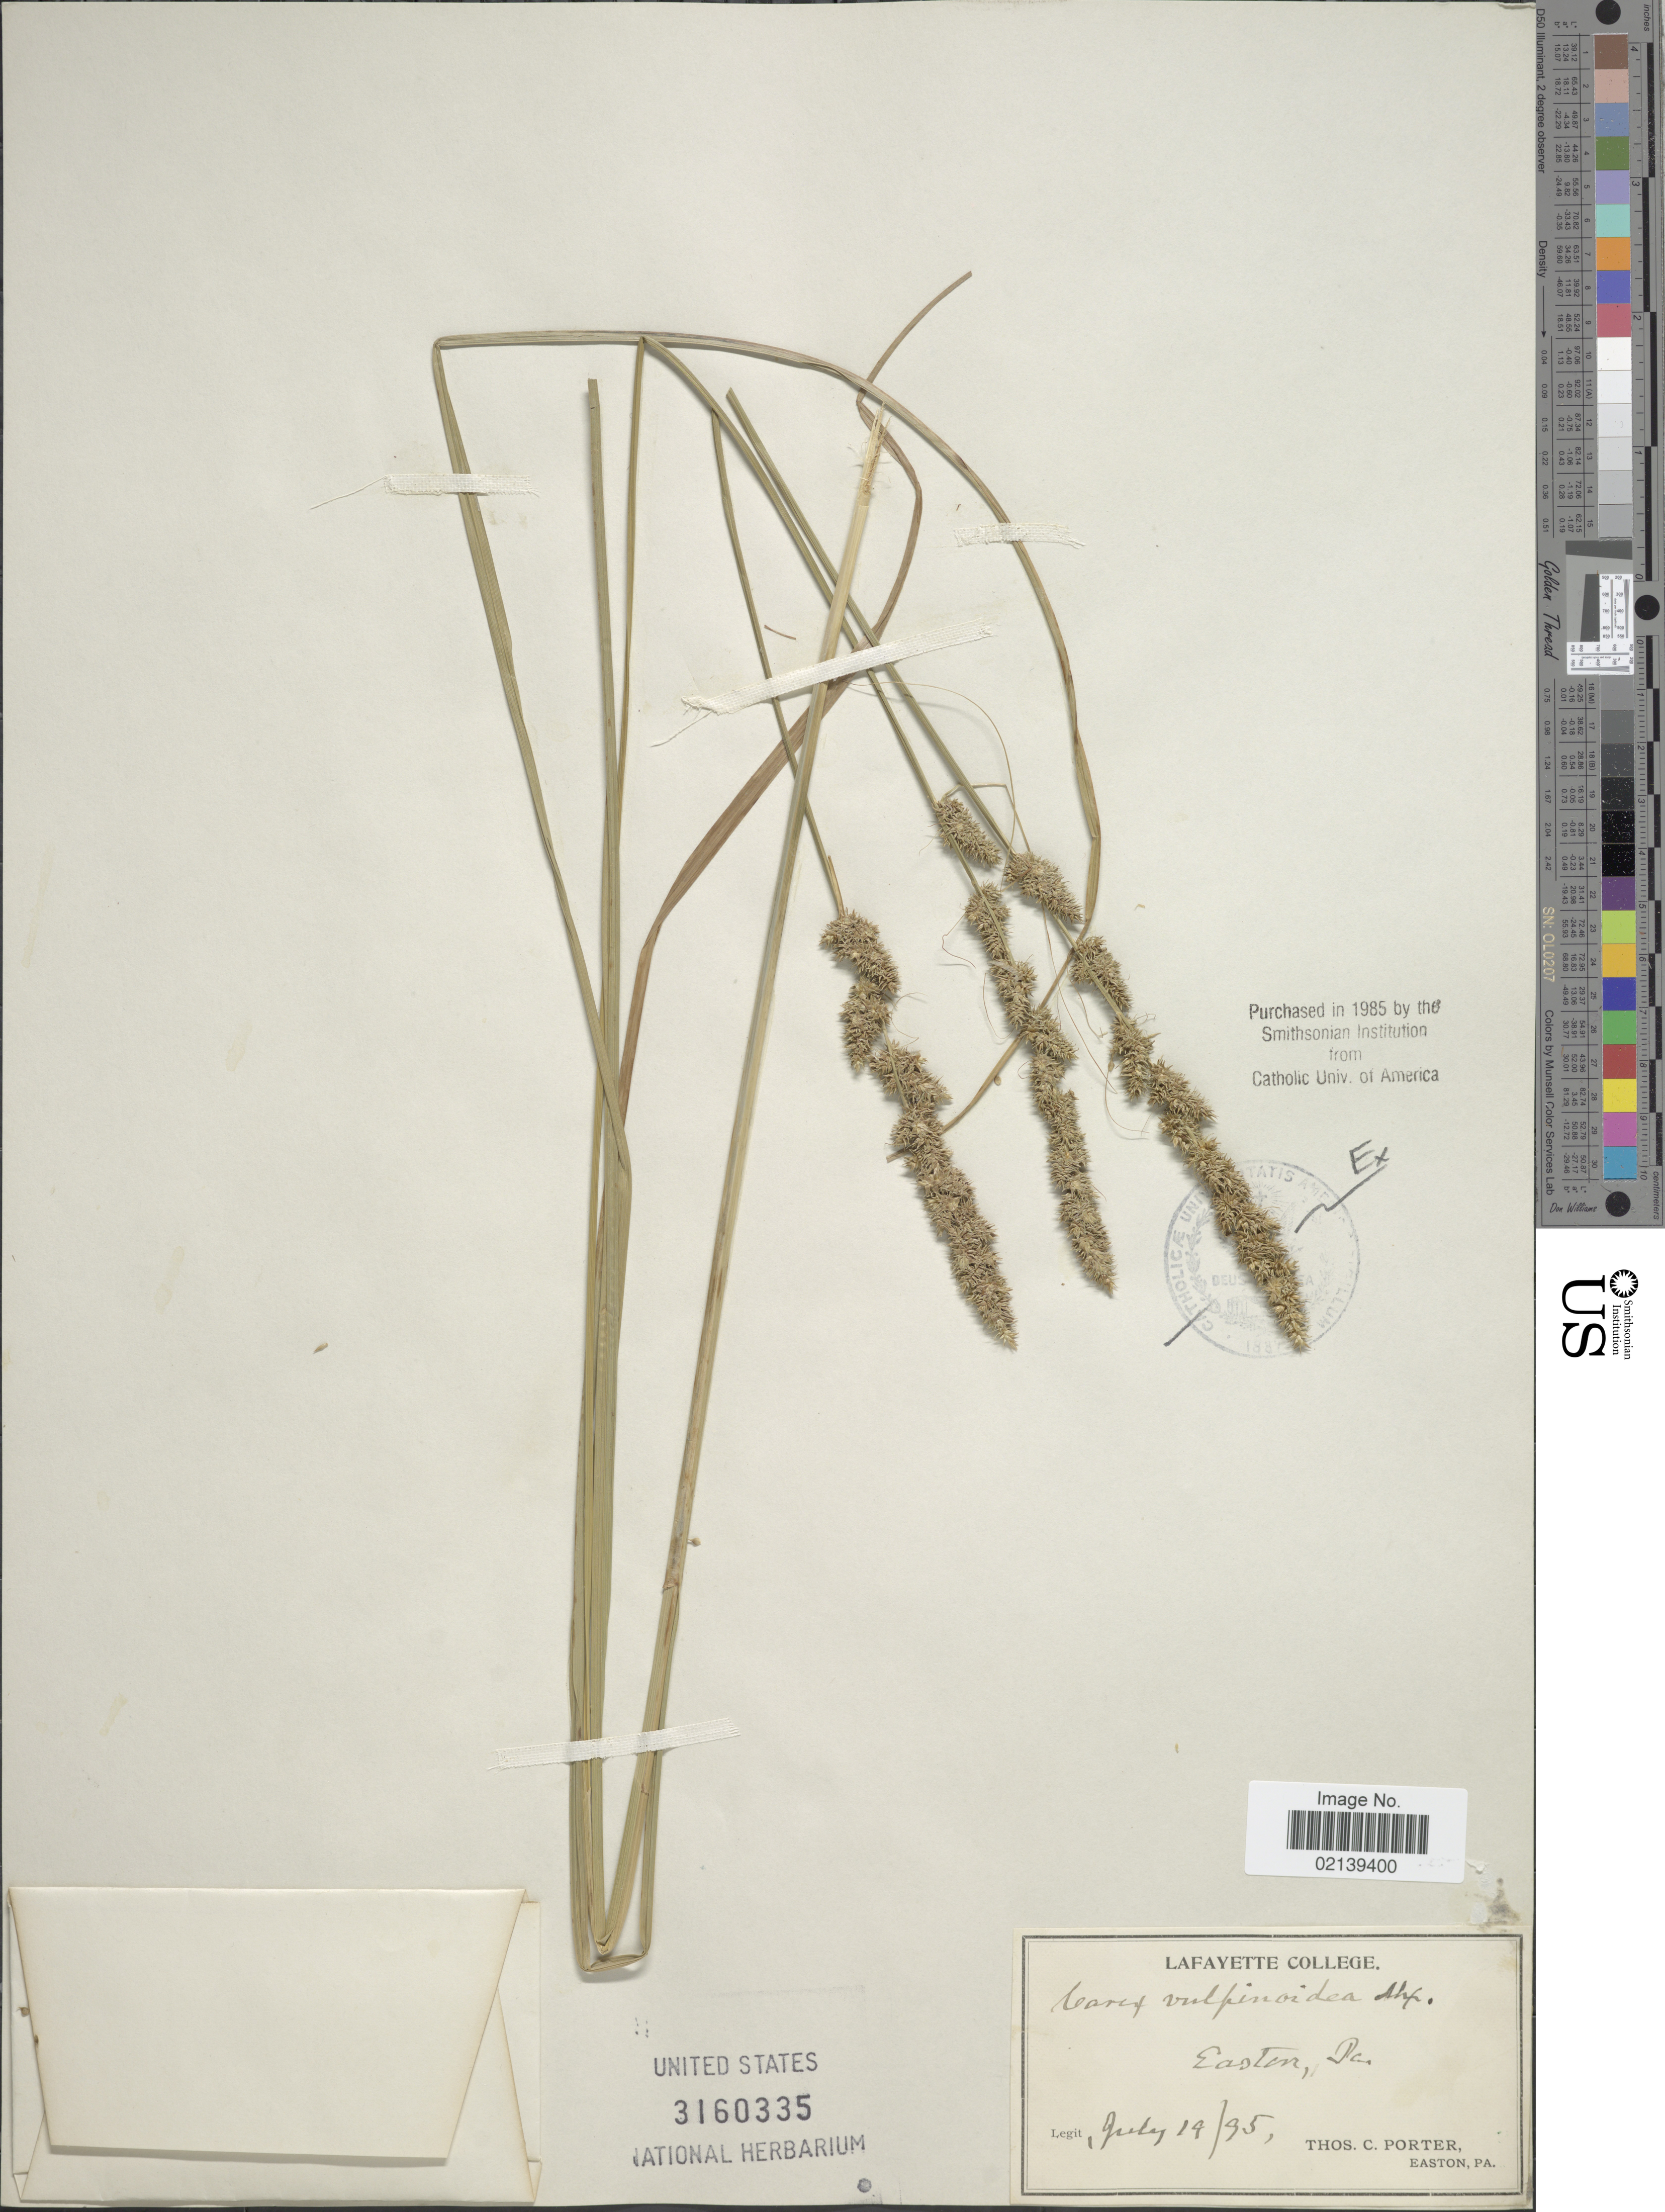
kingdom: Plantae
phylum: Tracheophyta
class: Liliopsida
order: Poales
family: Cyperaceae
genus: Carex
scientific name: Carex vulpinoidea Michx.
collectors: T. Porter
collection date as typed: Transcribed d/m/y: 19/7/95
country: United States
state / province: Pennsylvania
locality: Easton, Pa.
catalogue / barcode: US 3160335